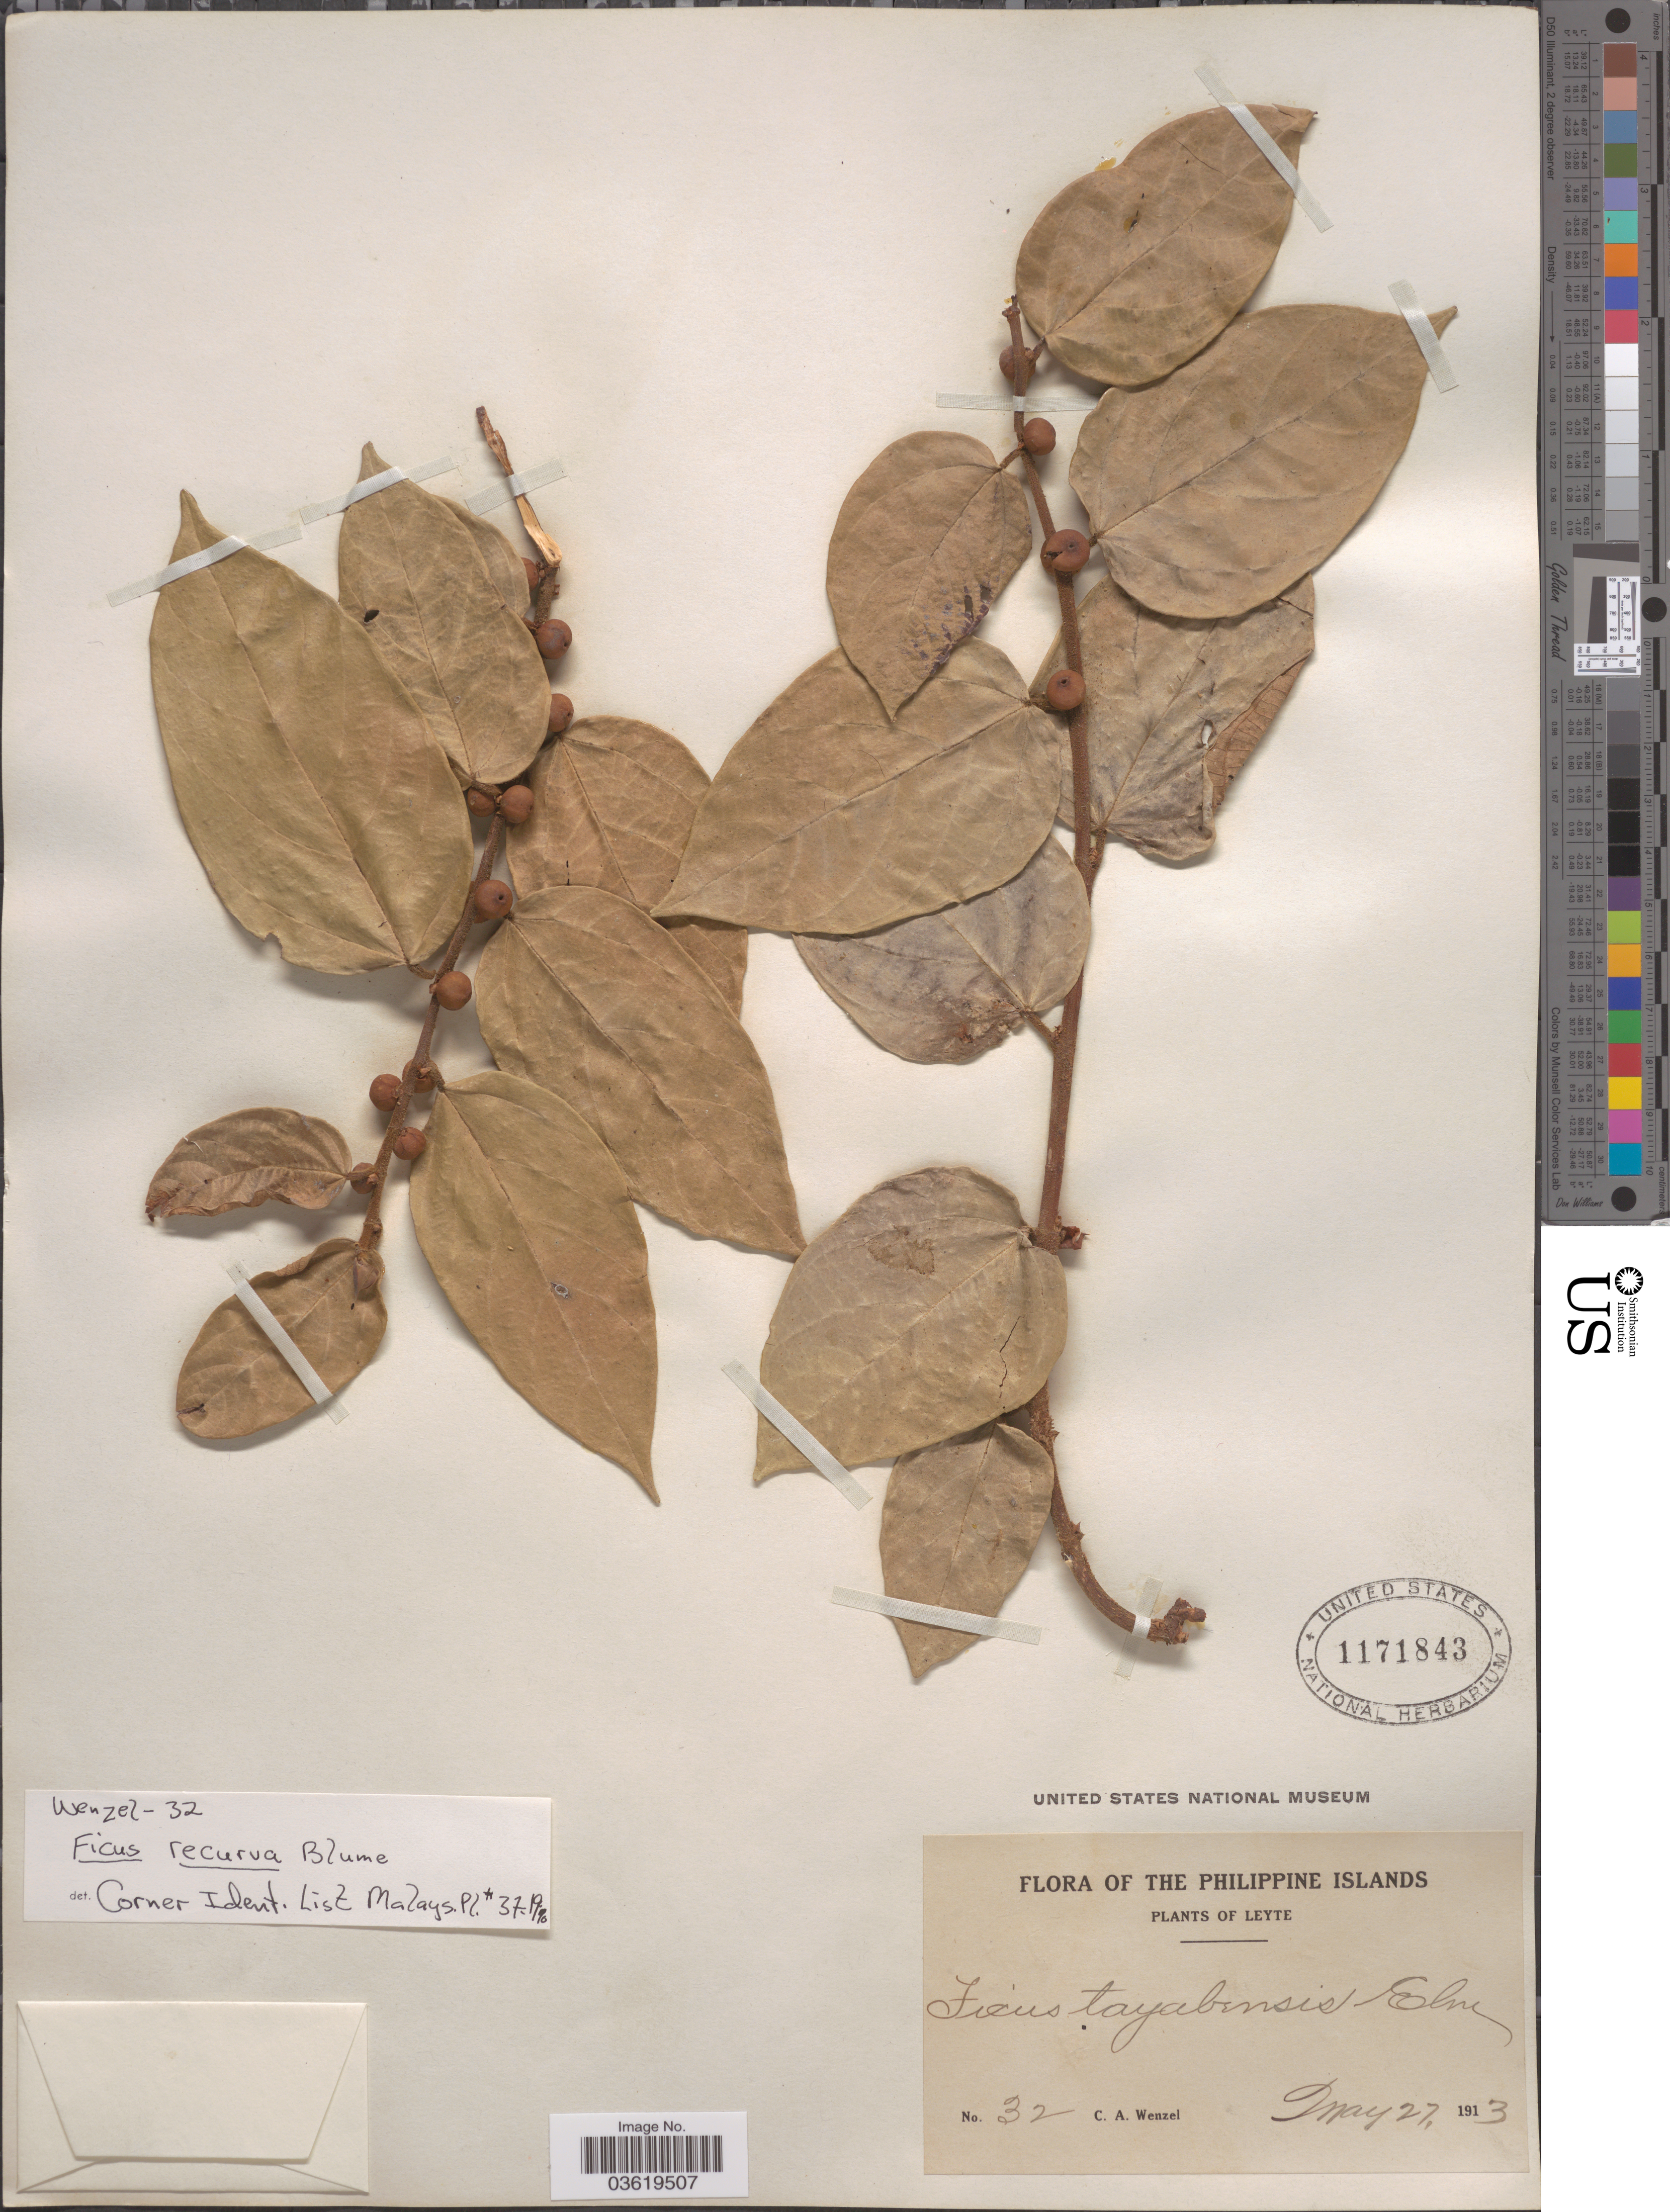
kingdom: Plantae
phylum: Tracheophyta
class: Magnoliopsida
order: Rosales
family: Moraceae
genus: Ficus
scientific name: Ficus recurva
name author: Blume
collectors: C. Wenzel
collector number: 32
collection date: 1913-05-27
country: Philippines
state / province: Eastern Visayas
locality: Leyte.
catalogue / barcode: US 1171843